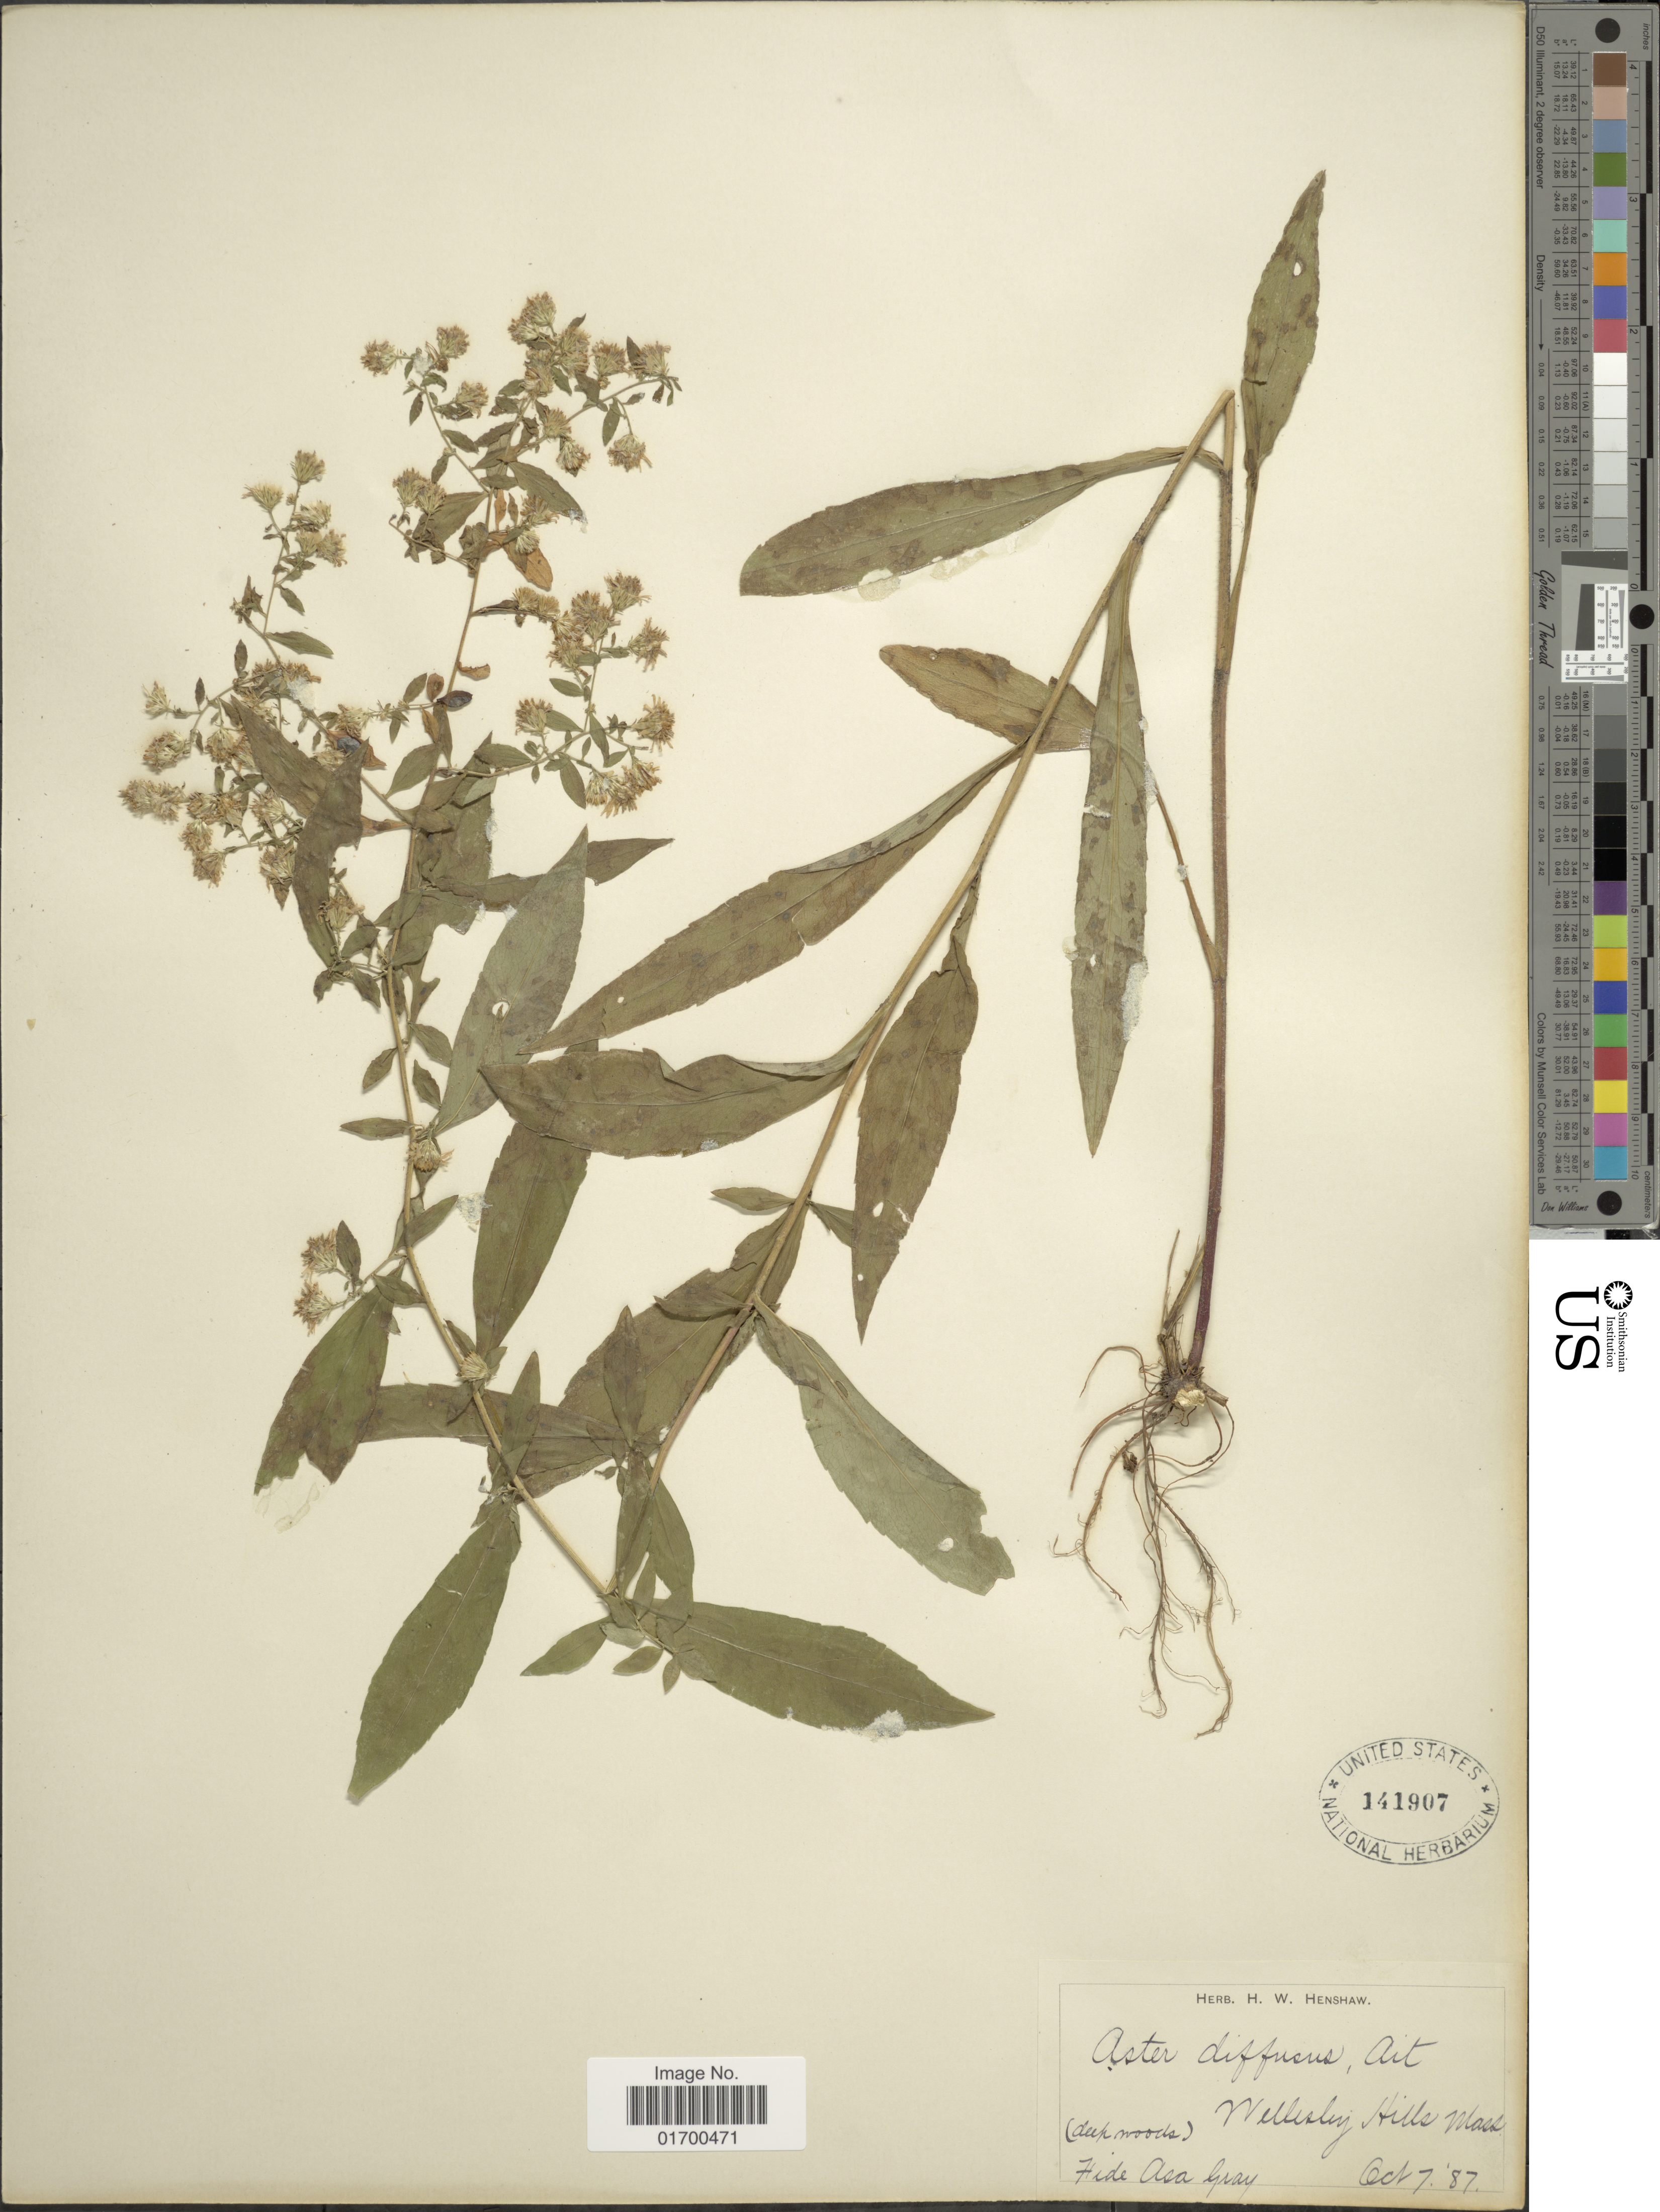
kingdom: Plantae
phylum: Tracheophyta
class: Magnoliopsida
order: Asterales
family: Asteraceae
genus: Symphyotrichum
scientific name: Symphyotrichum lateriflorum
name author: (L.) Á. Löve & D. Löve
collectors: fide A. Gray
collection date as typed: Transcribed d/m/y: 7/10/87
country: United States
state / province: Massachusetts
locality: Wellesley Hills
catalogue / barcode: US 141907